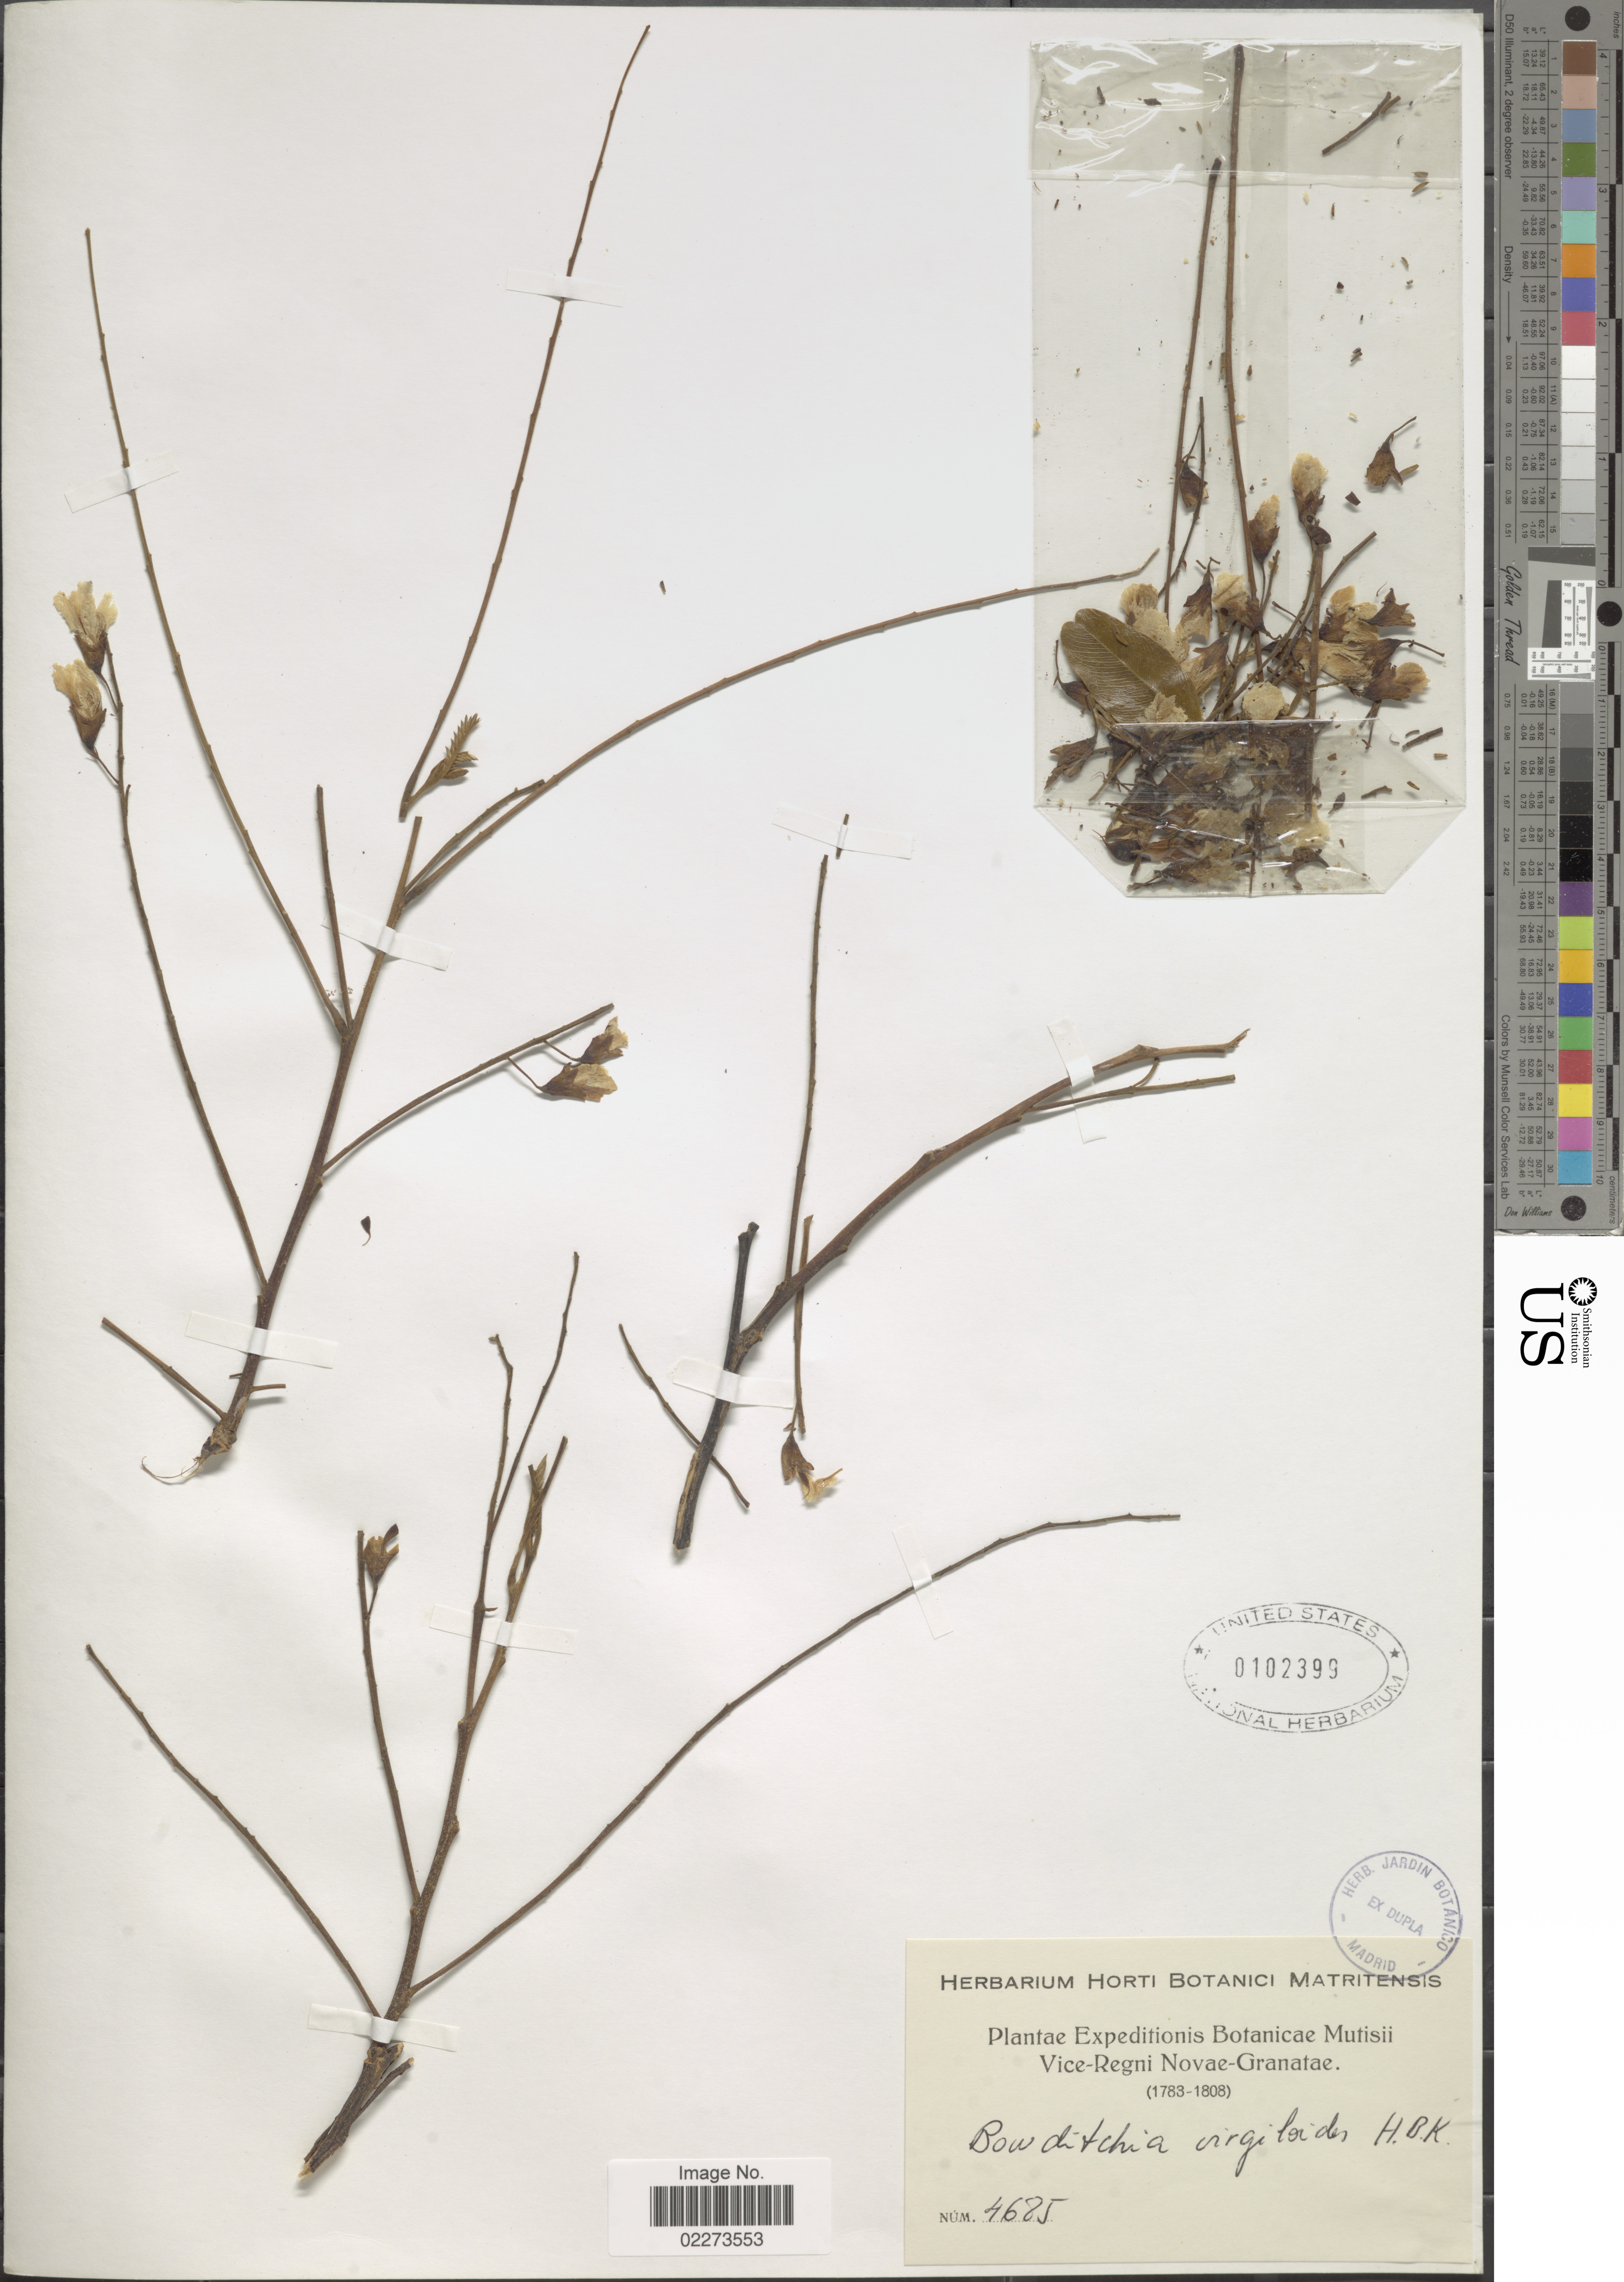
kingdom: Plantae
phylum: Tracheophyta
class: Magnoliopsida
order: Fabales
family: Fabaceae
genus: Bowdichia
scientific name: Bowdichia virgilioides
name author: Kunth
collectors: J. C. B. Mutis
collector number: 4685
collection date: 1783/1808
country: Colombia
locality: Vice-Regni Novae - Granatae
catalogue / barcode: US 102399